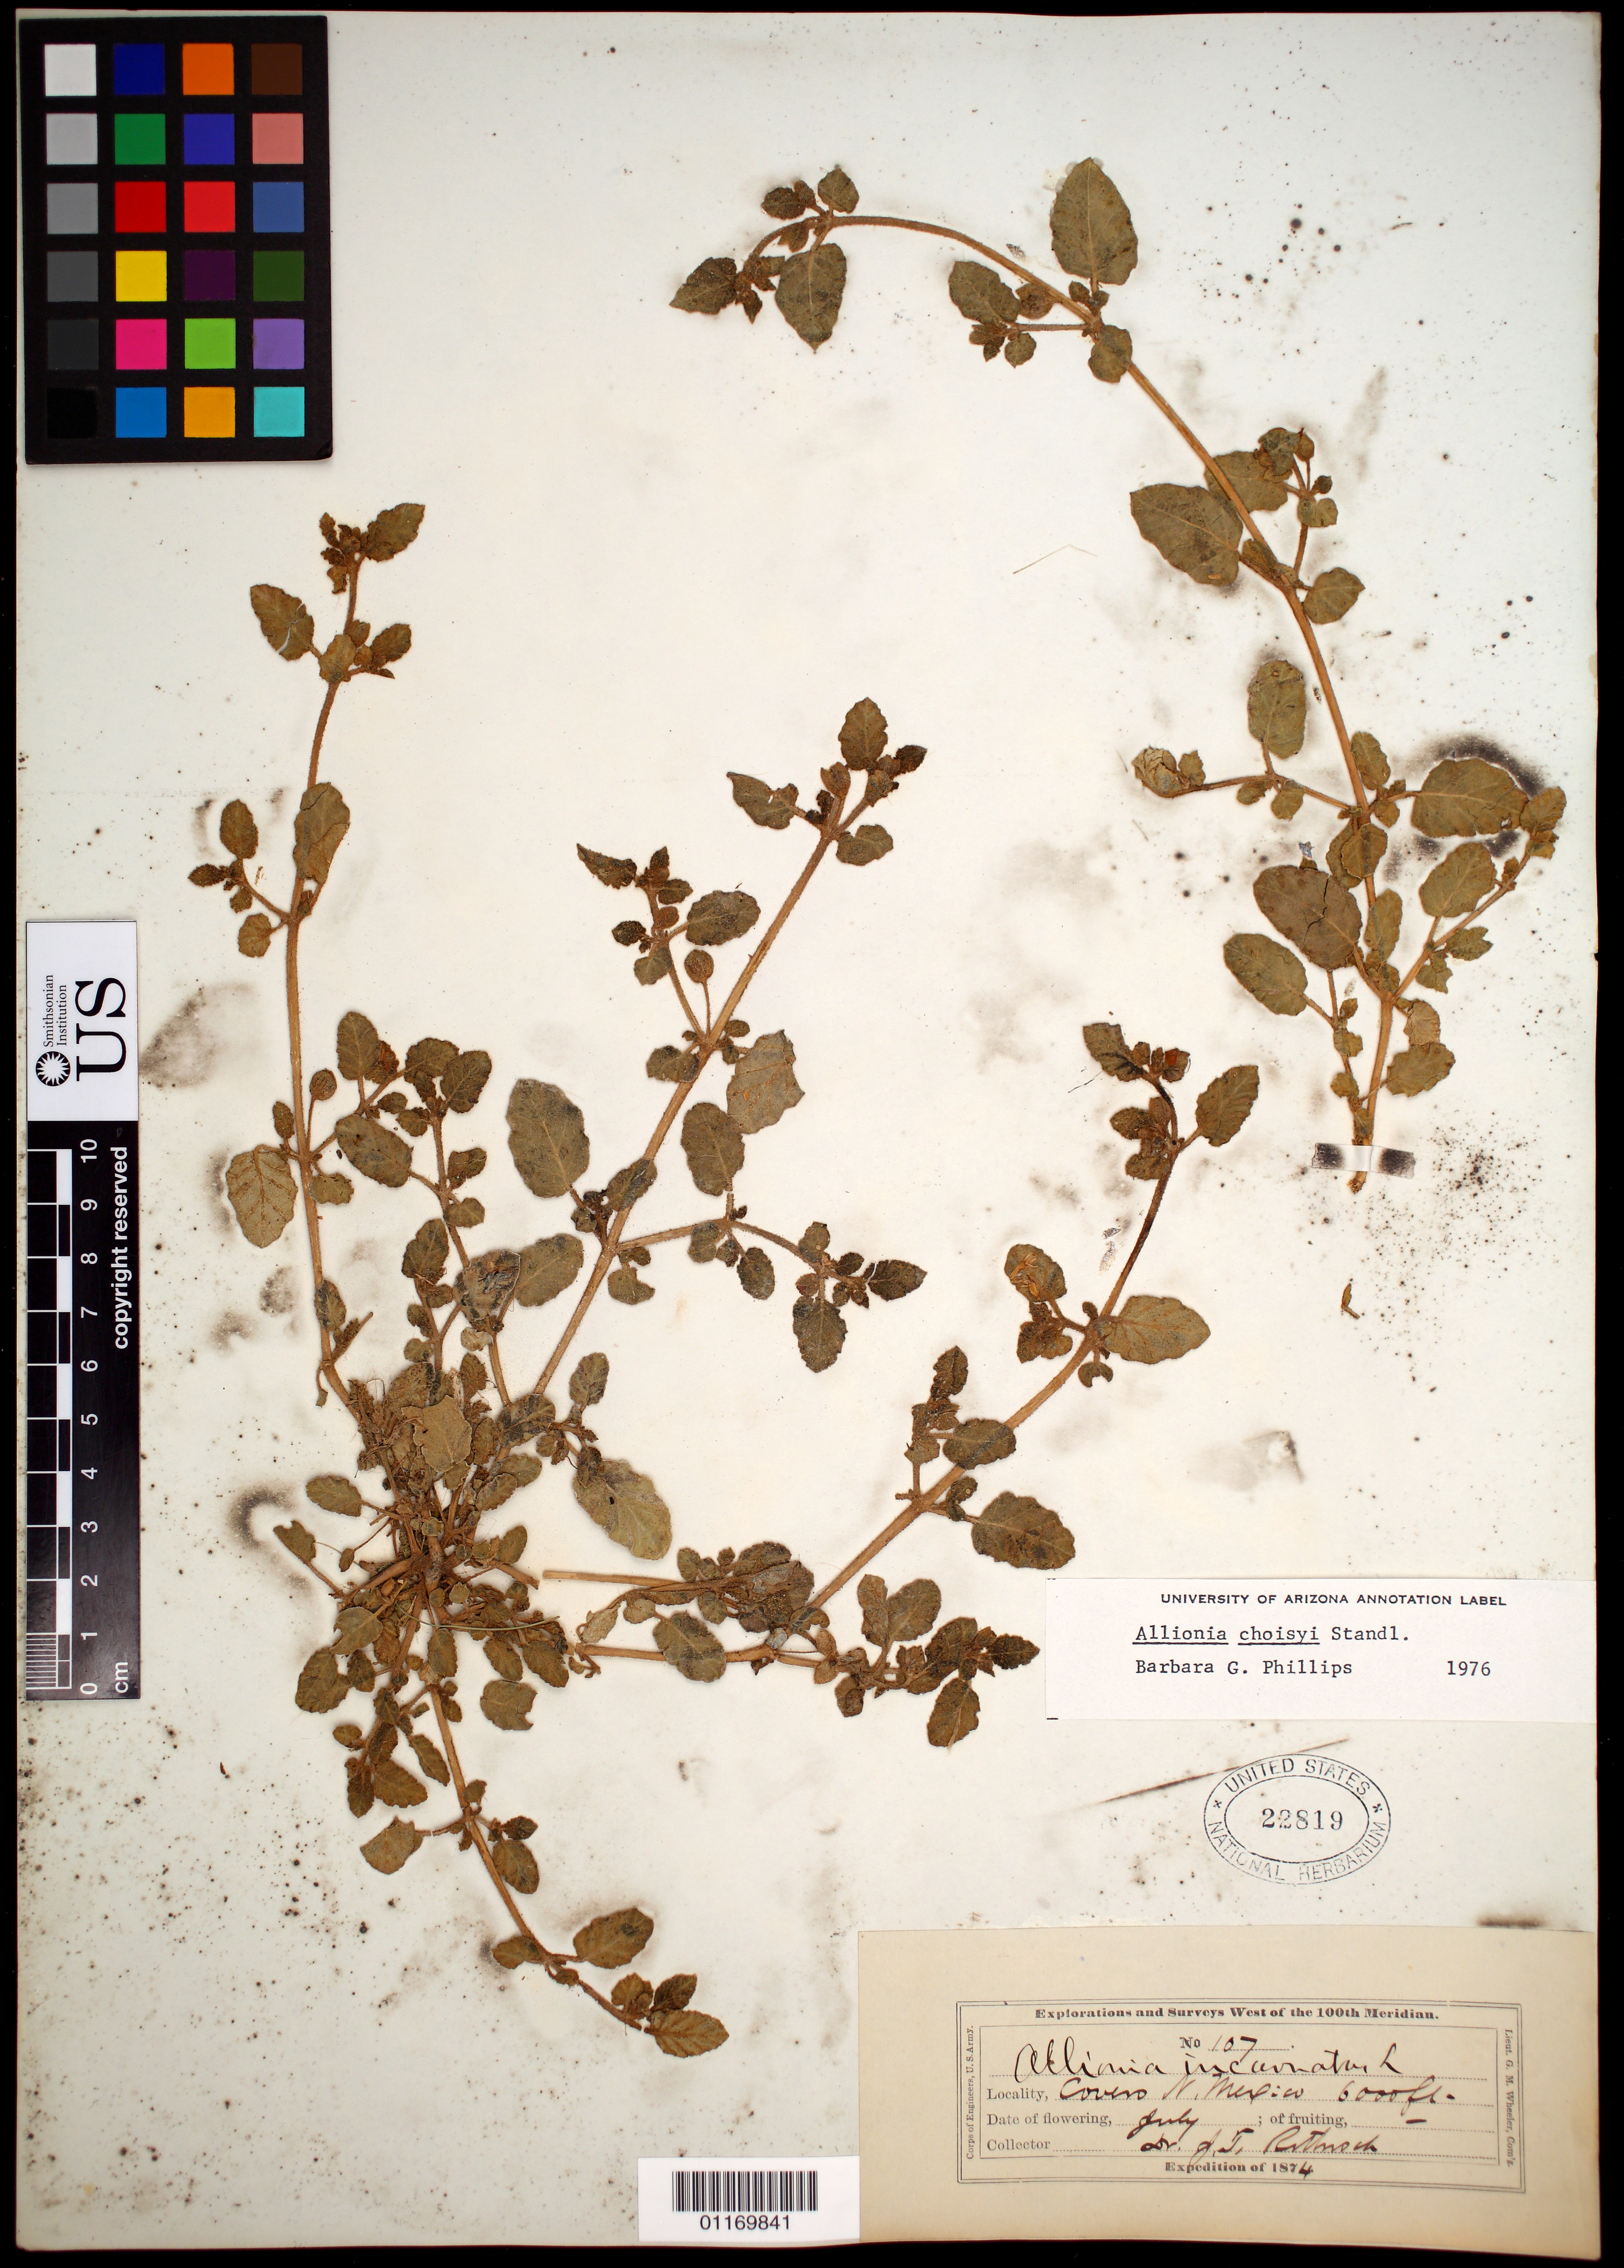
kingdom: Plantae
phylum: Tracheophyta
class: Magnoliopsida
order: Caryophyllales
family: Nyctaginaceae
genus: Allionia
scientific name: Allionia choisyi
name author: Standl.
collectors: J. T. Rothrock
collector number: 107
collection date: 1874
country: United States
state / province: New Mexico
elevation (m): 1829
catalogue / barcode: US 22819